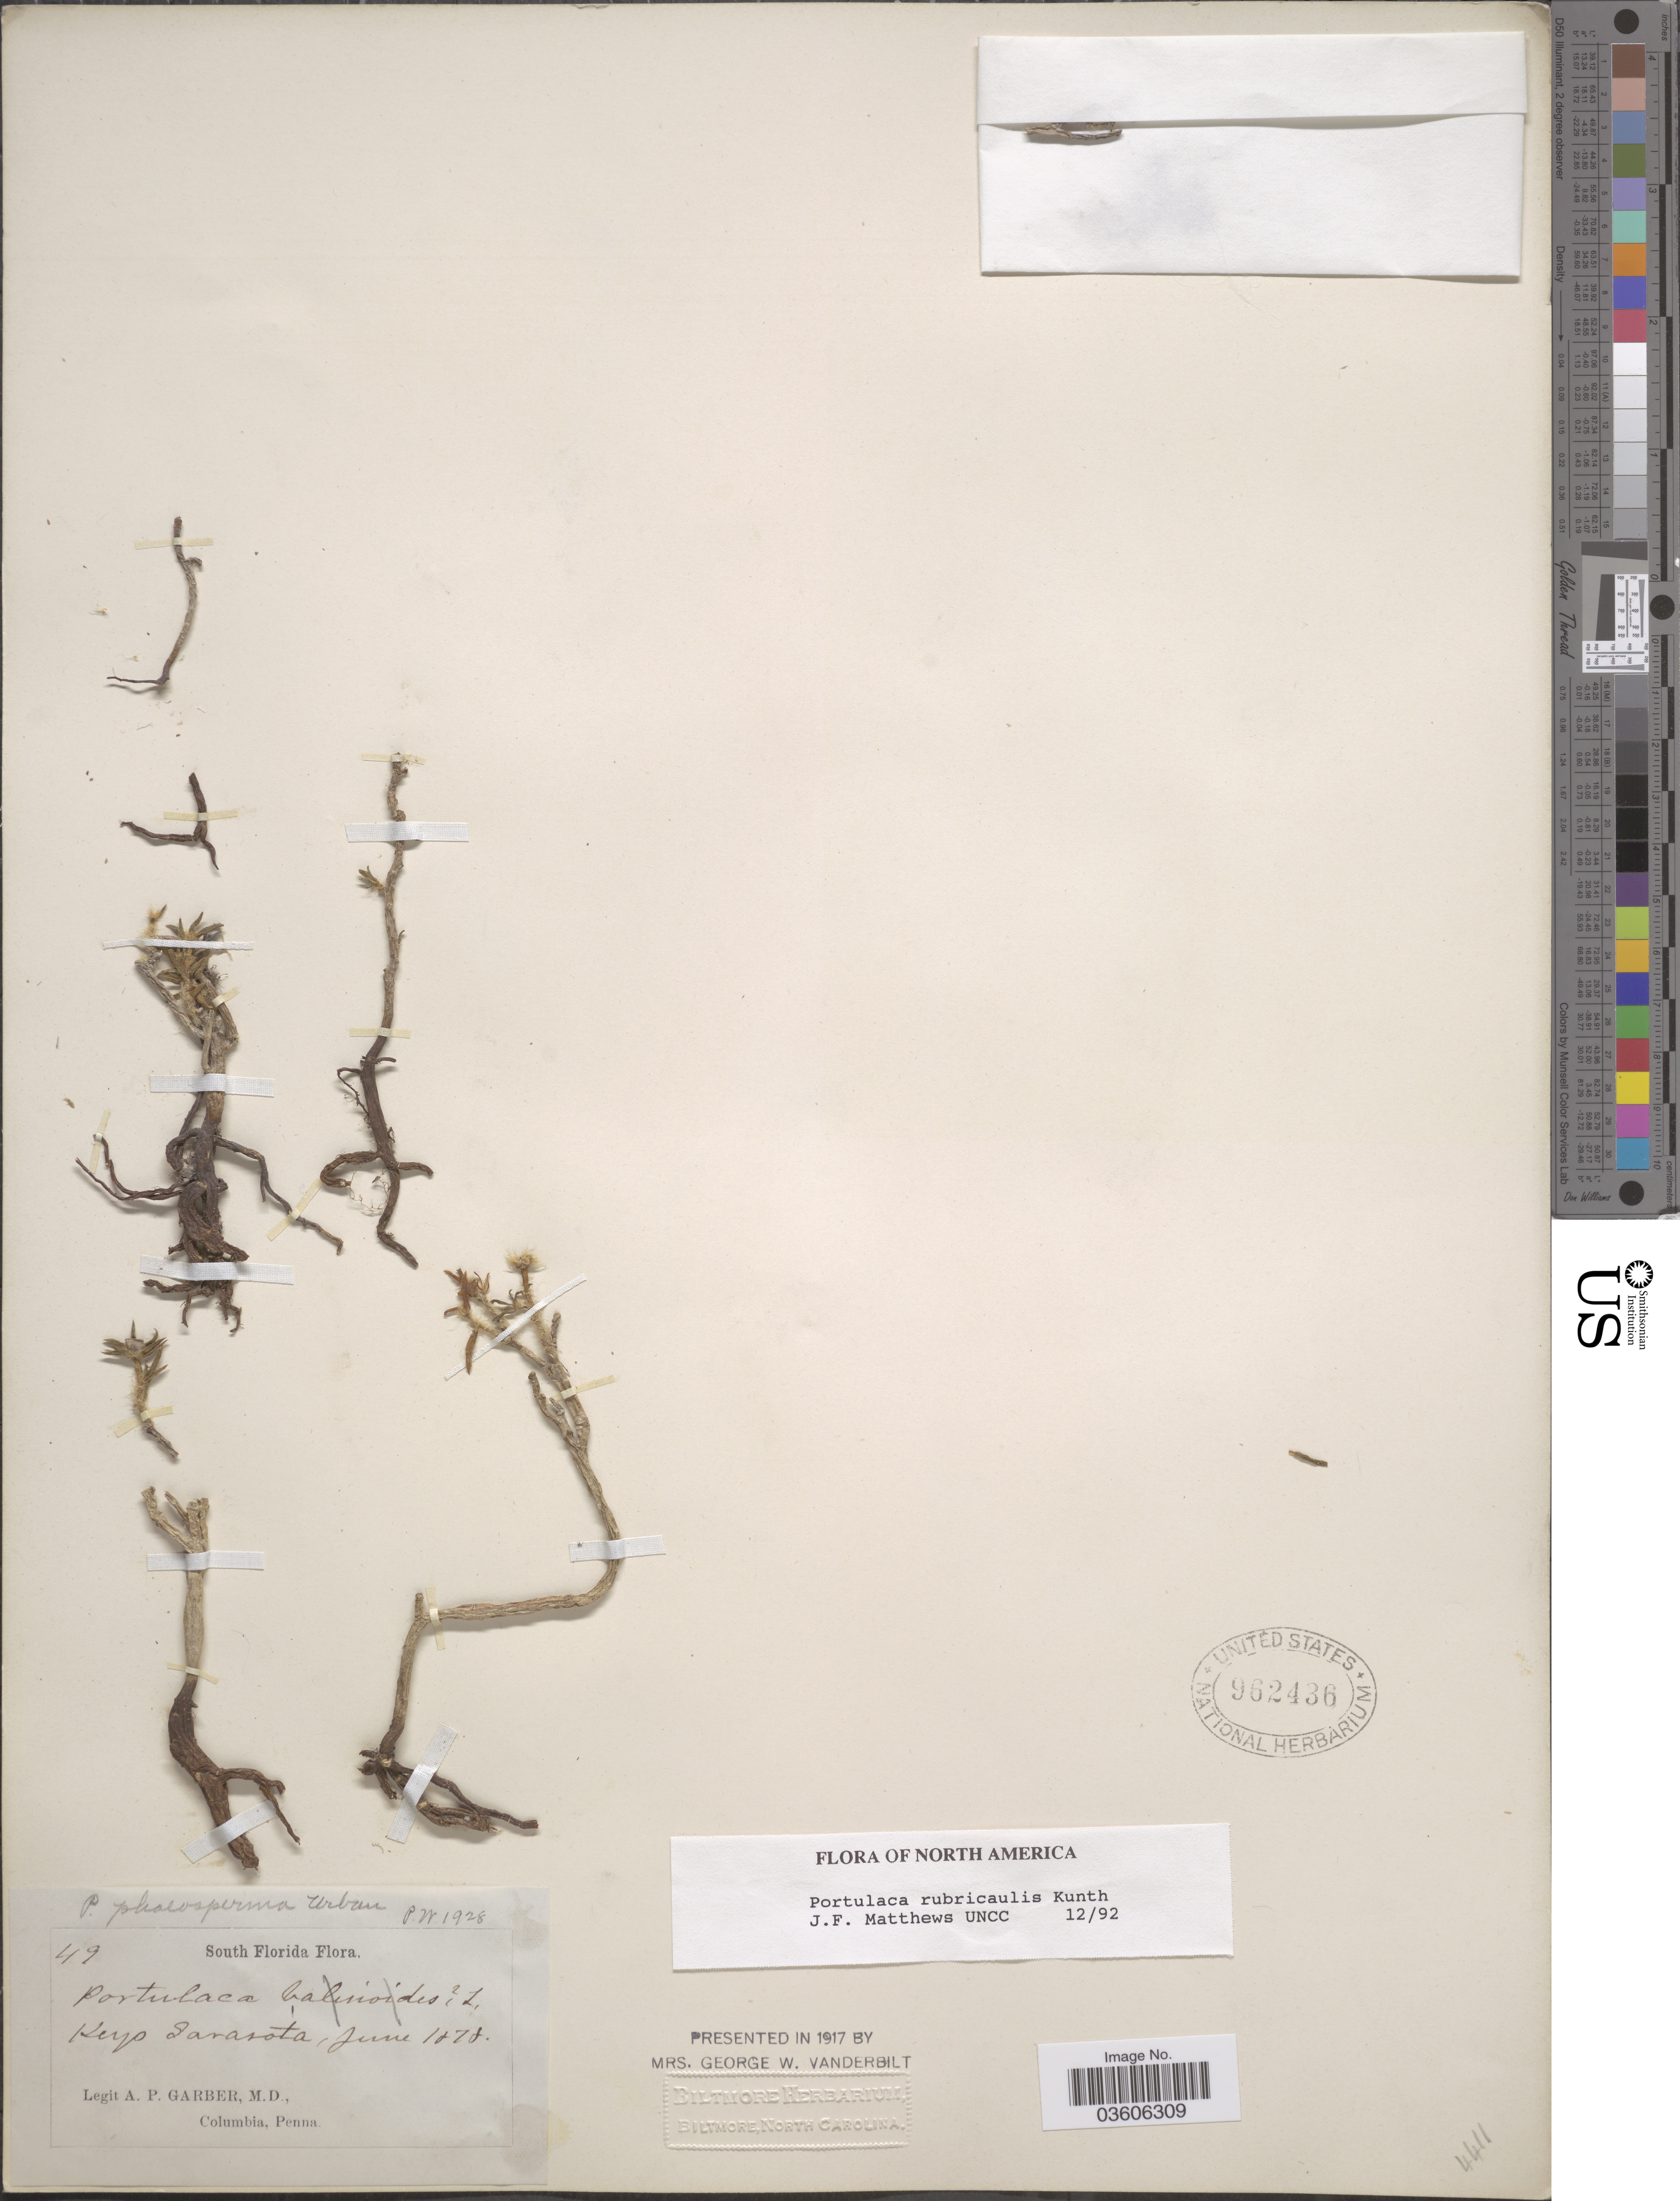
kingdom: Plantae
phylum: Tracheophyta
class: Magnoliopsida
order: Caryophyllales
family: Portulacaceae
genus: Portulaca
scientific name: Portulaca rubricaulis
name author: Kunth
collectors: A. P. Garber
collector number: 49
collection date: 1878-06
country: United States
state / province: Florida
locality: South Florida. Keys Sarasota.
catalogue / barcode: US 962436